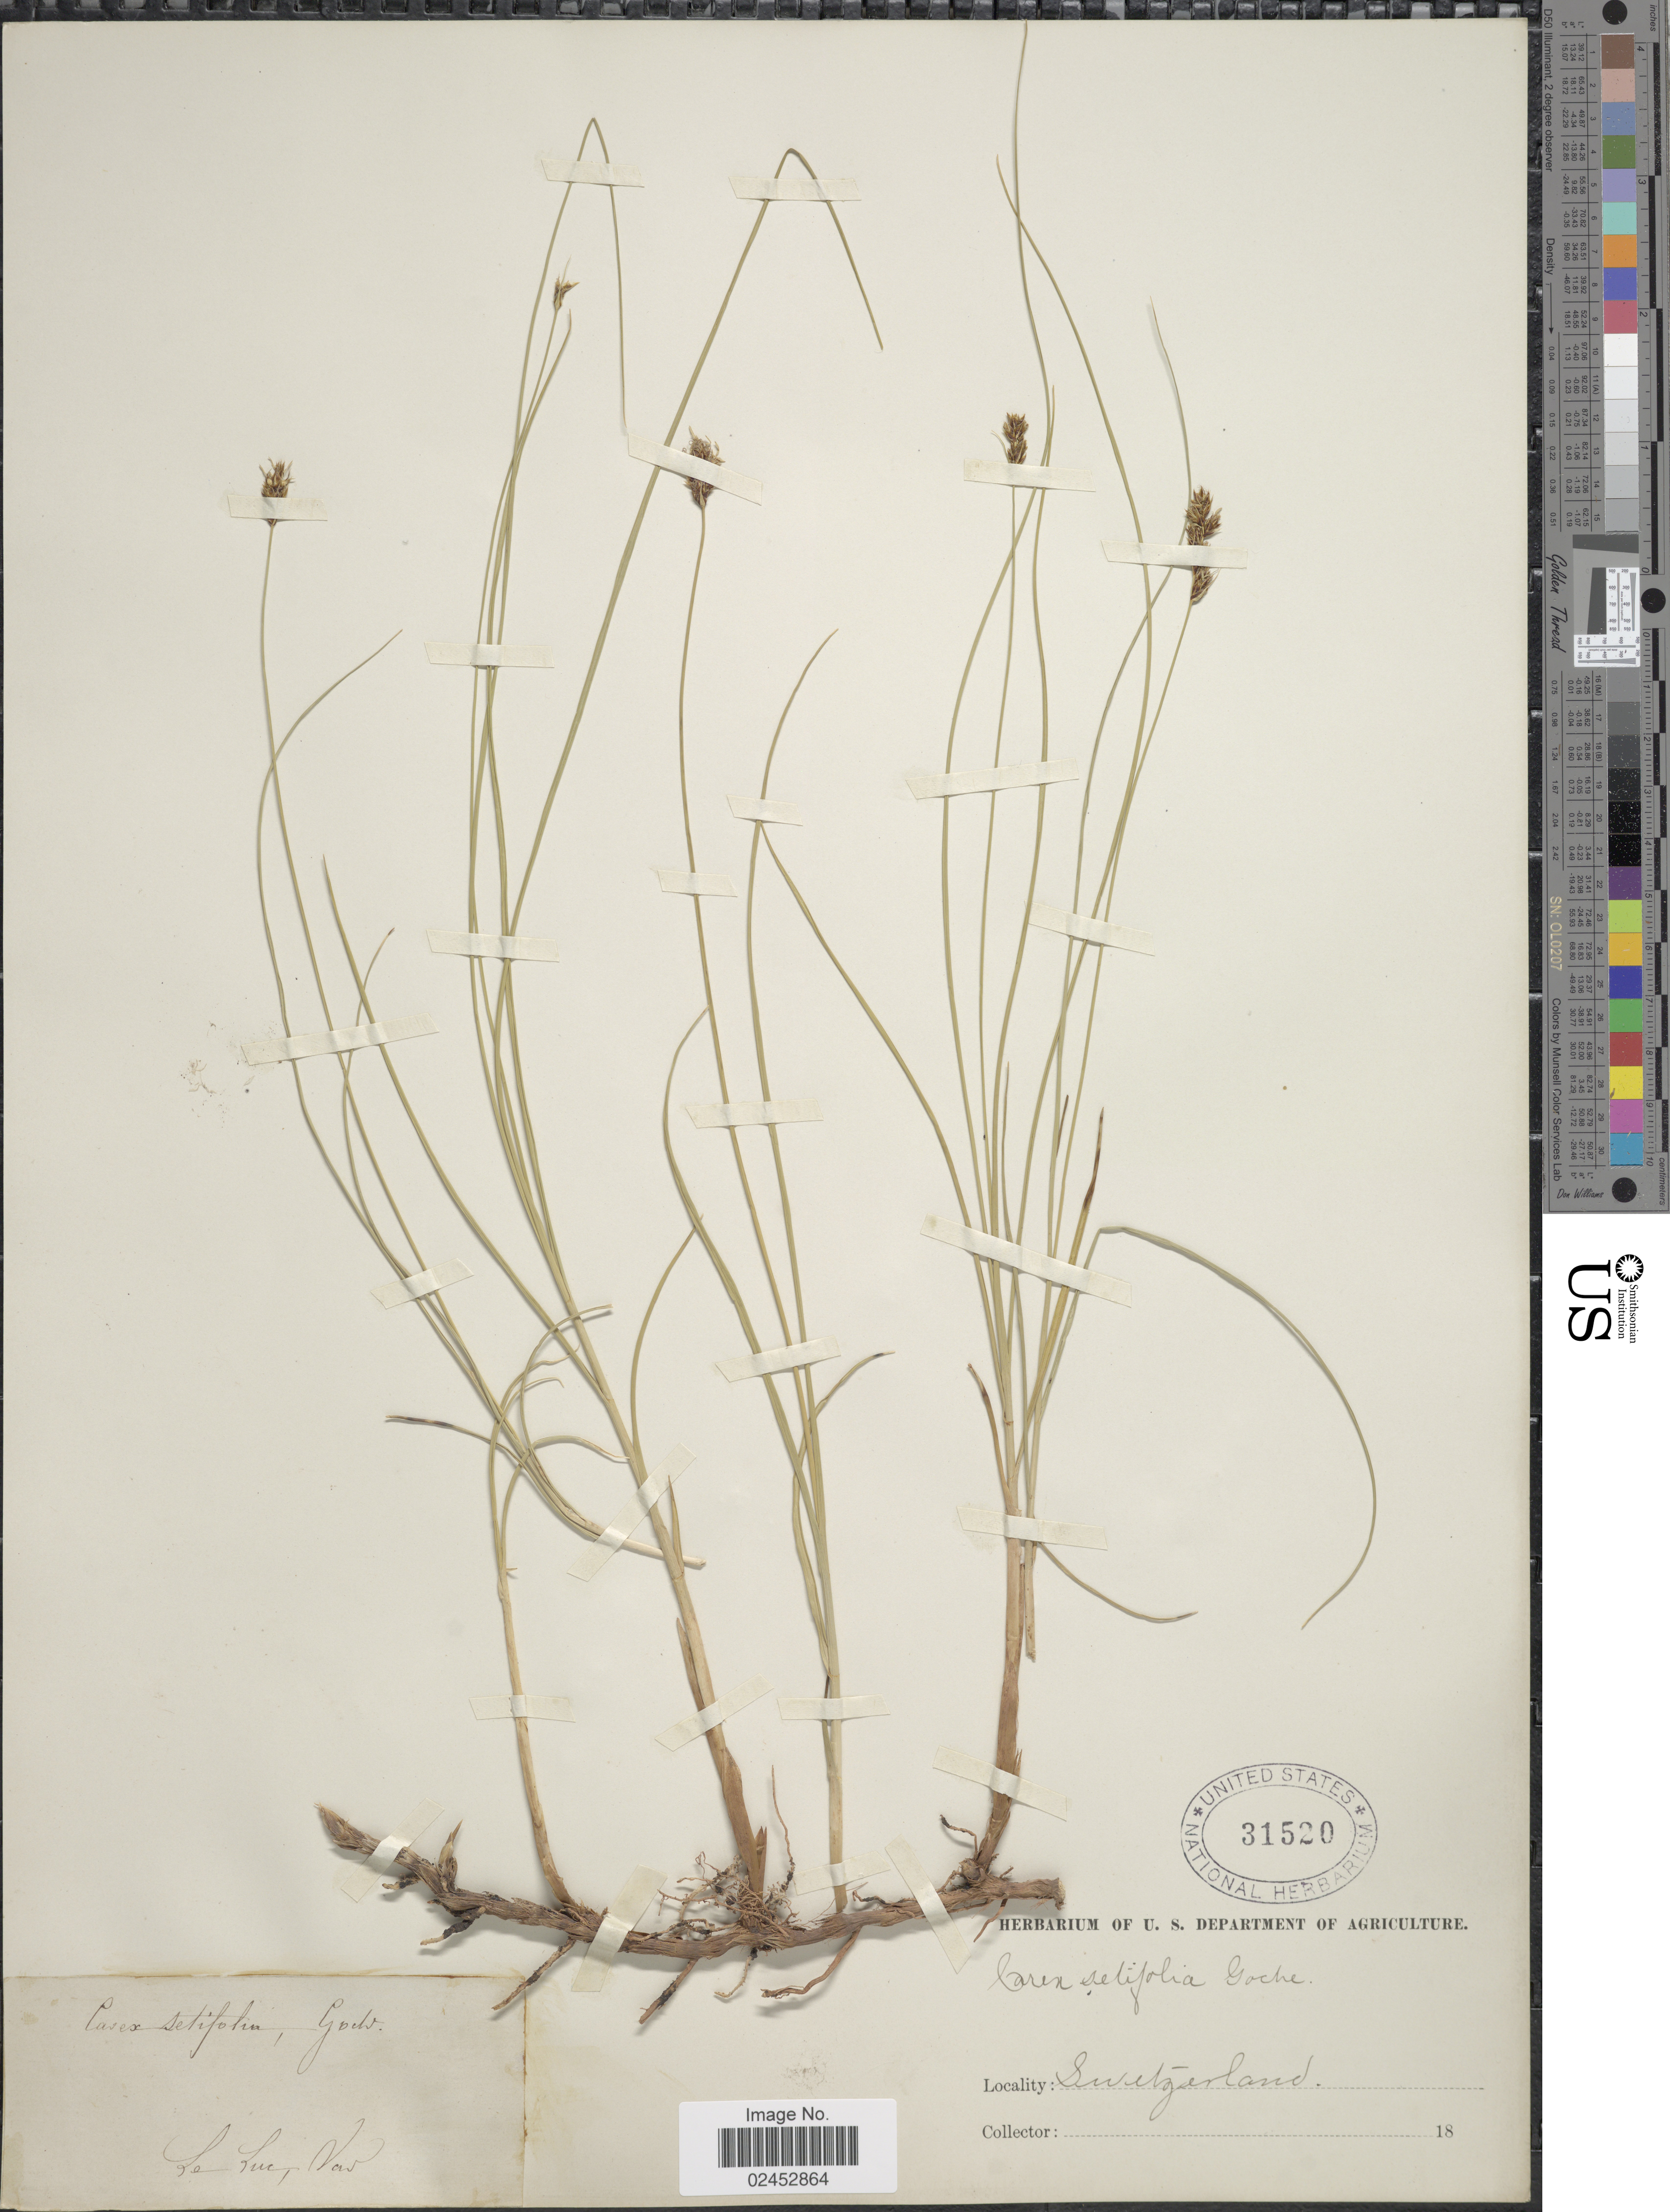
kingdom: Plantae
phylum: Tracheophyta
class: Liliopsida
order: Poales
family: Cyperaceae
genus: Carex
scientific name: Carex setifolia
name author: Kunze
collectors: Facchini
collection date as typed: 18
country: France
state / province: Provence-Alpes-Côte d'Azur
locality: La Luc, Var.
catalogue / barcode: US 31520